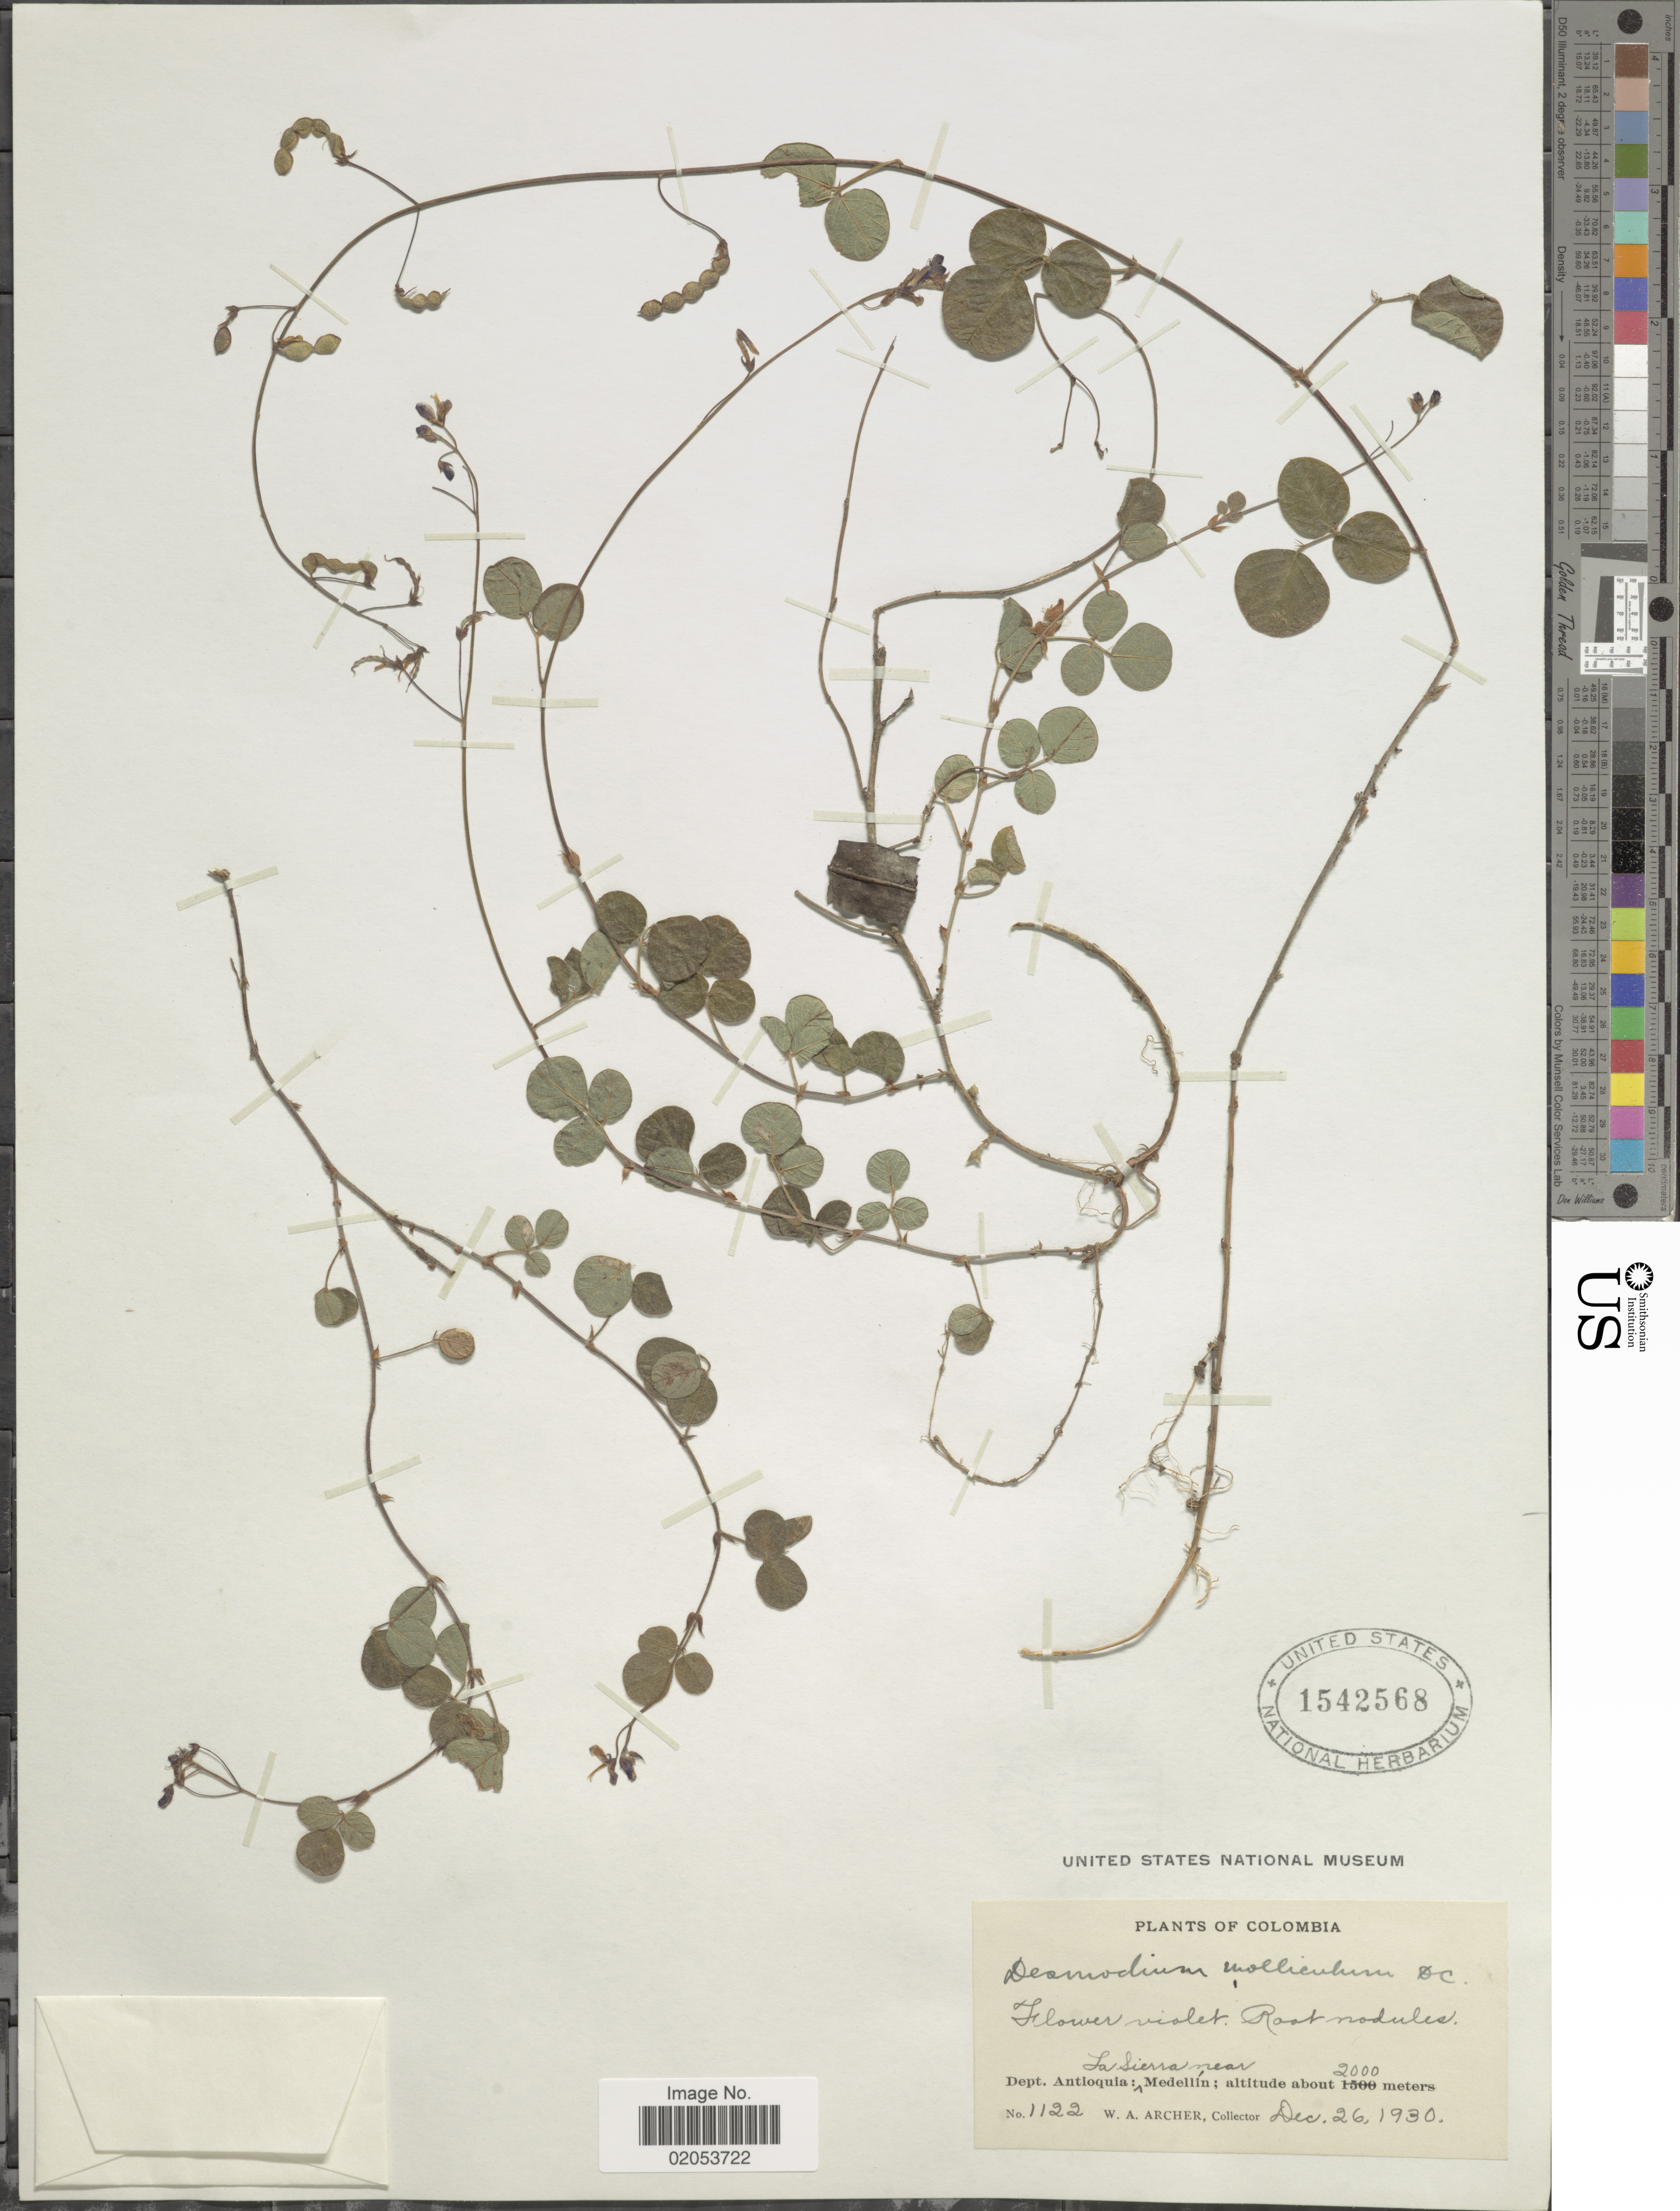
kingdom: Plantae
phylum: Tracheophyta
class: Magnoliopsida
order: Fabales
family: Fabaceae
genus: Desmodium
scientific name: Desmodium molliculum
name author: (Kunth) DC.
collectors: W. A. Archer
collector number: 1122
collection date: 1930-12-26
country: Colombia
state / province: Antioquia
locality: La Sierra near Medellin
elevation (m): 2000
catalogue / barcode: US 1542568